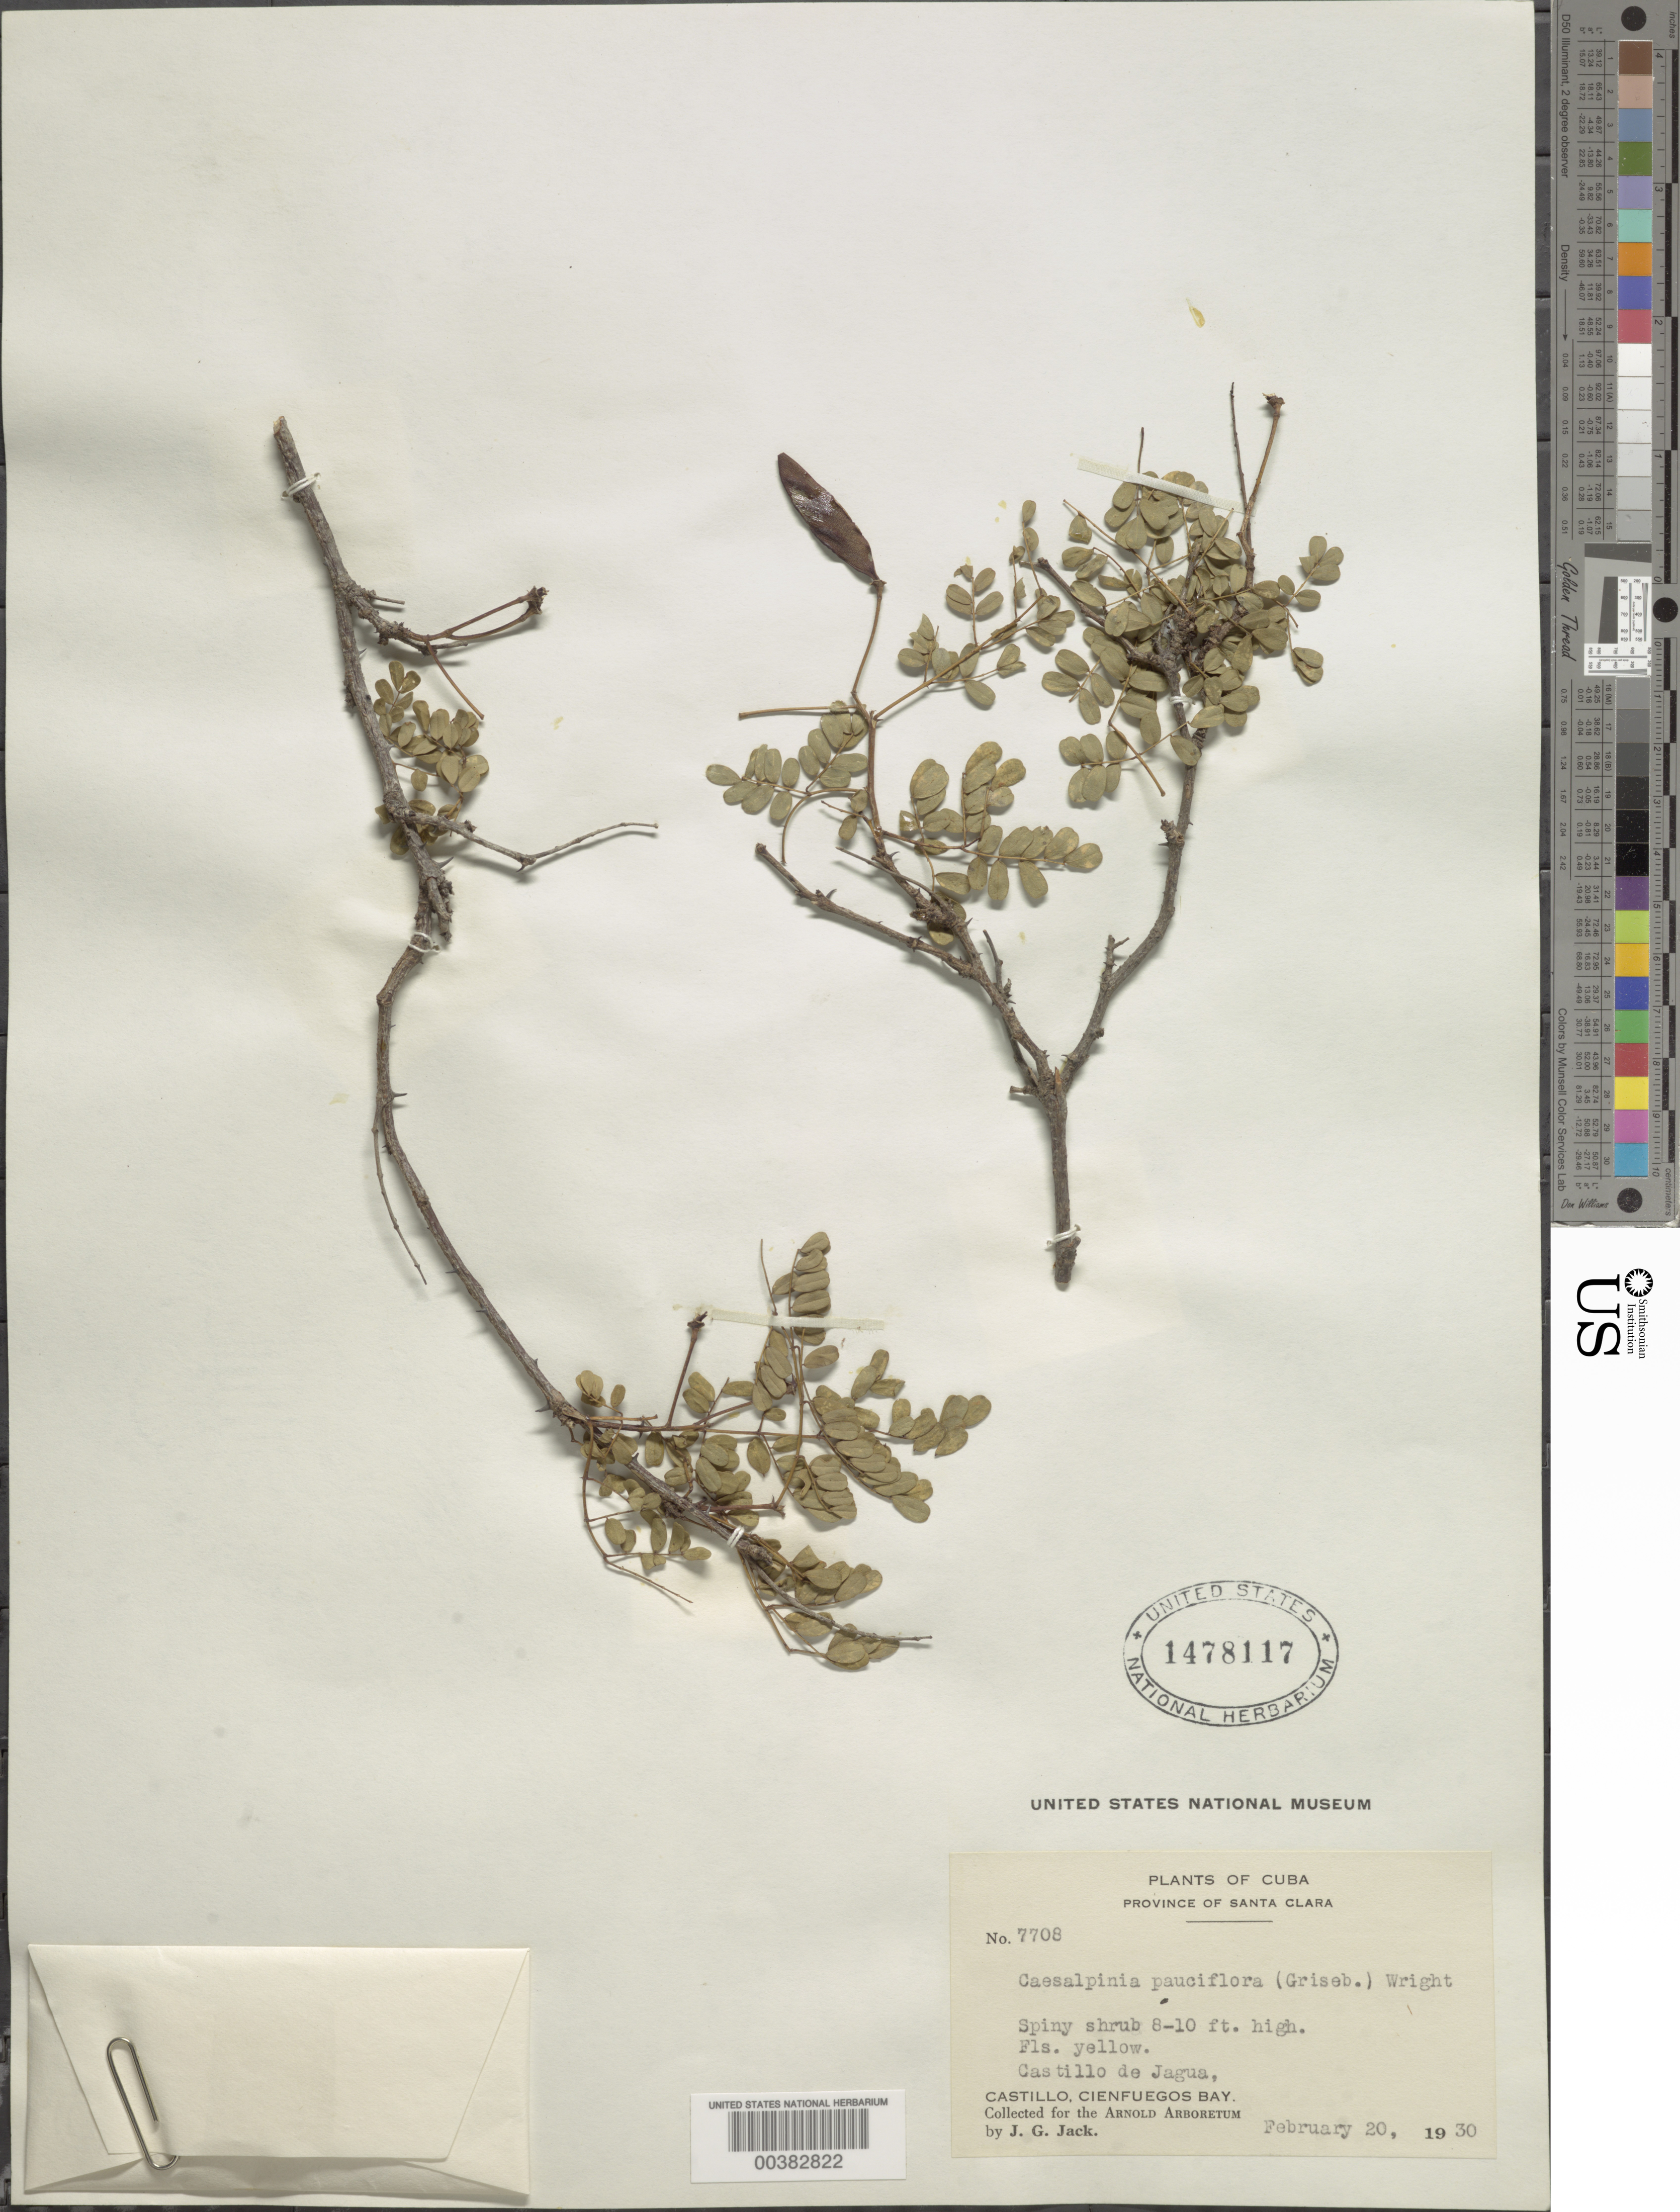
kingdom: Plantae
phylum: Tracheophyta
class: Magnoliopsida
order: Fabales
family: Fabaceae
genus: Denisophytum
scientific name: Denisophytum pauciflorum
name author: (Griseb.) Gagnon & G.P. Lewis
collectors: J. G. Jack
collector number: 7708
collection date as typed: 20 Feb 1930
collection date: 1930-02-20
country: Cuba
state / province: Las Villas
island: Greater Antilles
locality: Castillo de jagua, castillo, cienfuegos bay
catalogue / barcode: US 1478117